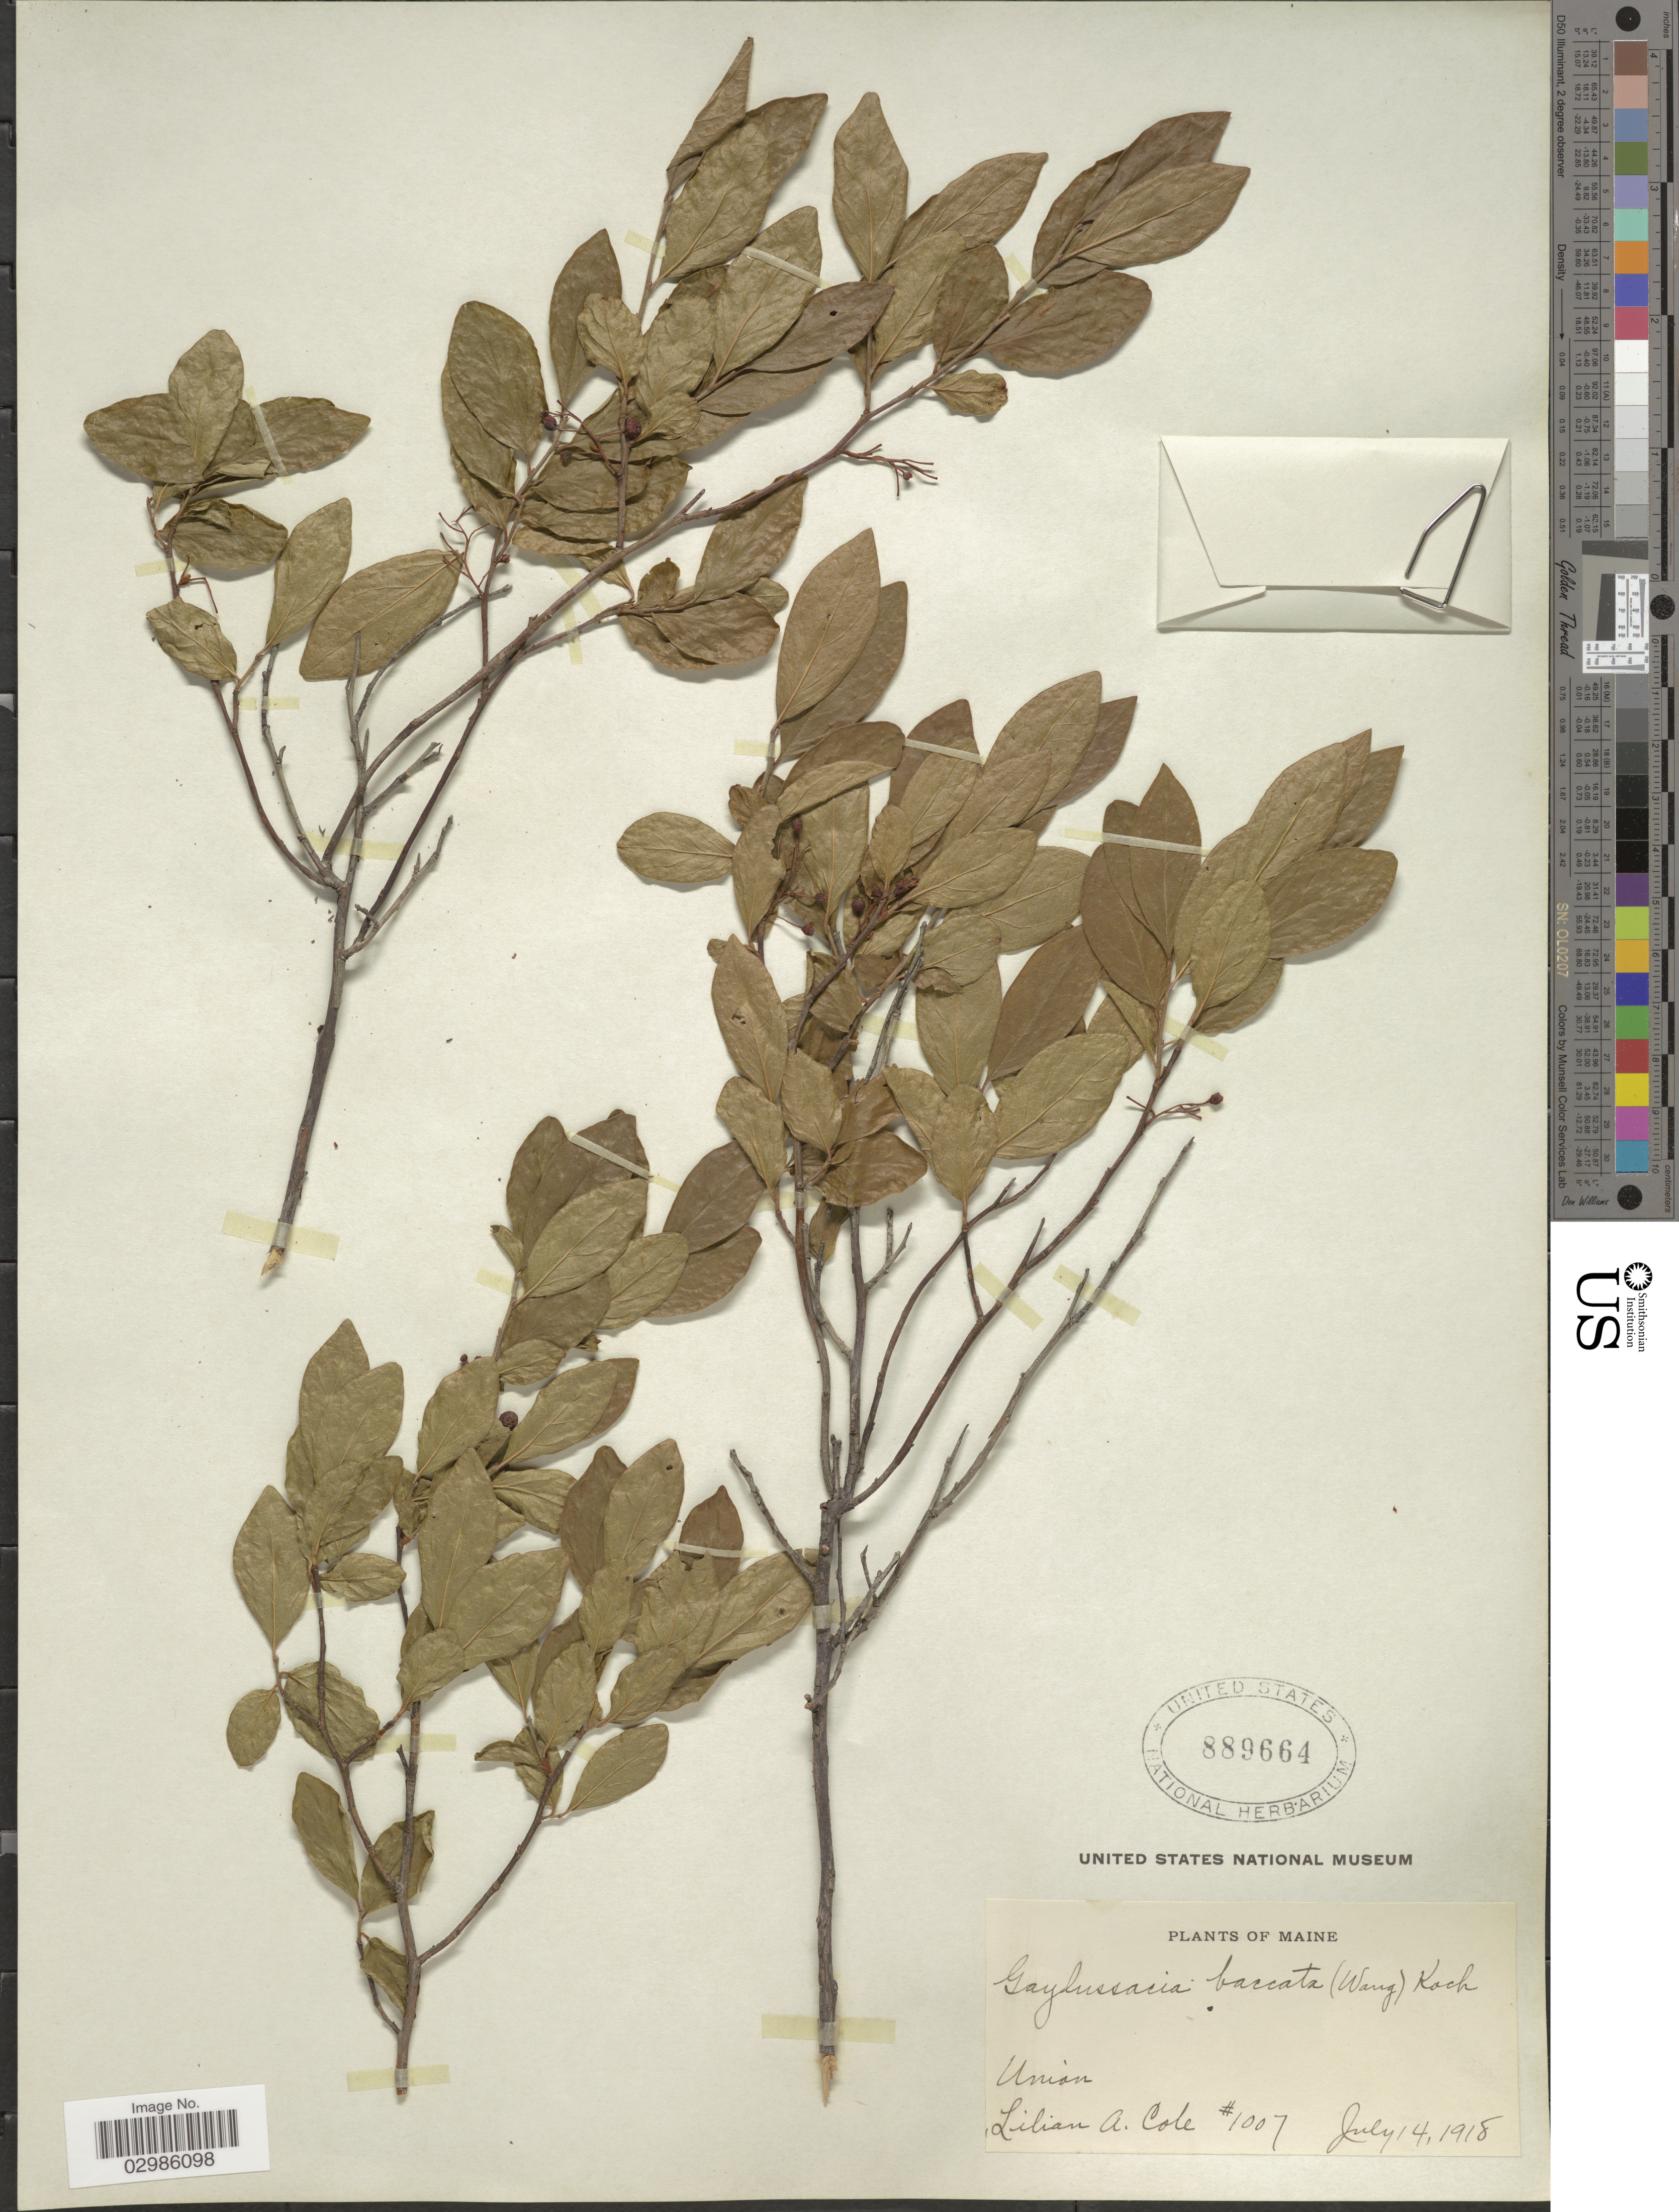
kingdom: Plantae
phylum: Tracheophyta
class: Magnoliopsida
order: Ericales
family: Ericaceae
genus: Gaylussacia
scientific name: Gaylussacia baccata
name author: (Wangenh.) K. Koch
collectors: L. A. Cole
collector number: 1007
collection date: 1918-07-14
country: United States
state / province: Maine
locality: Union.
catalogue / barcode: US 889664